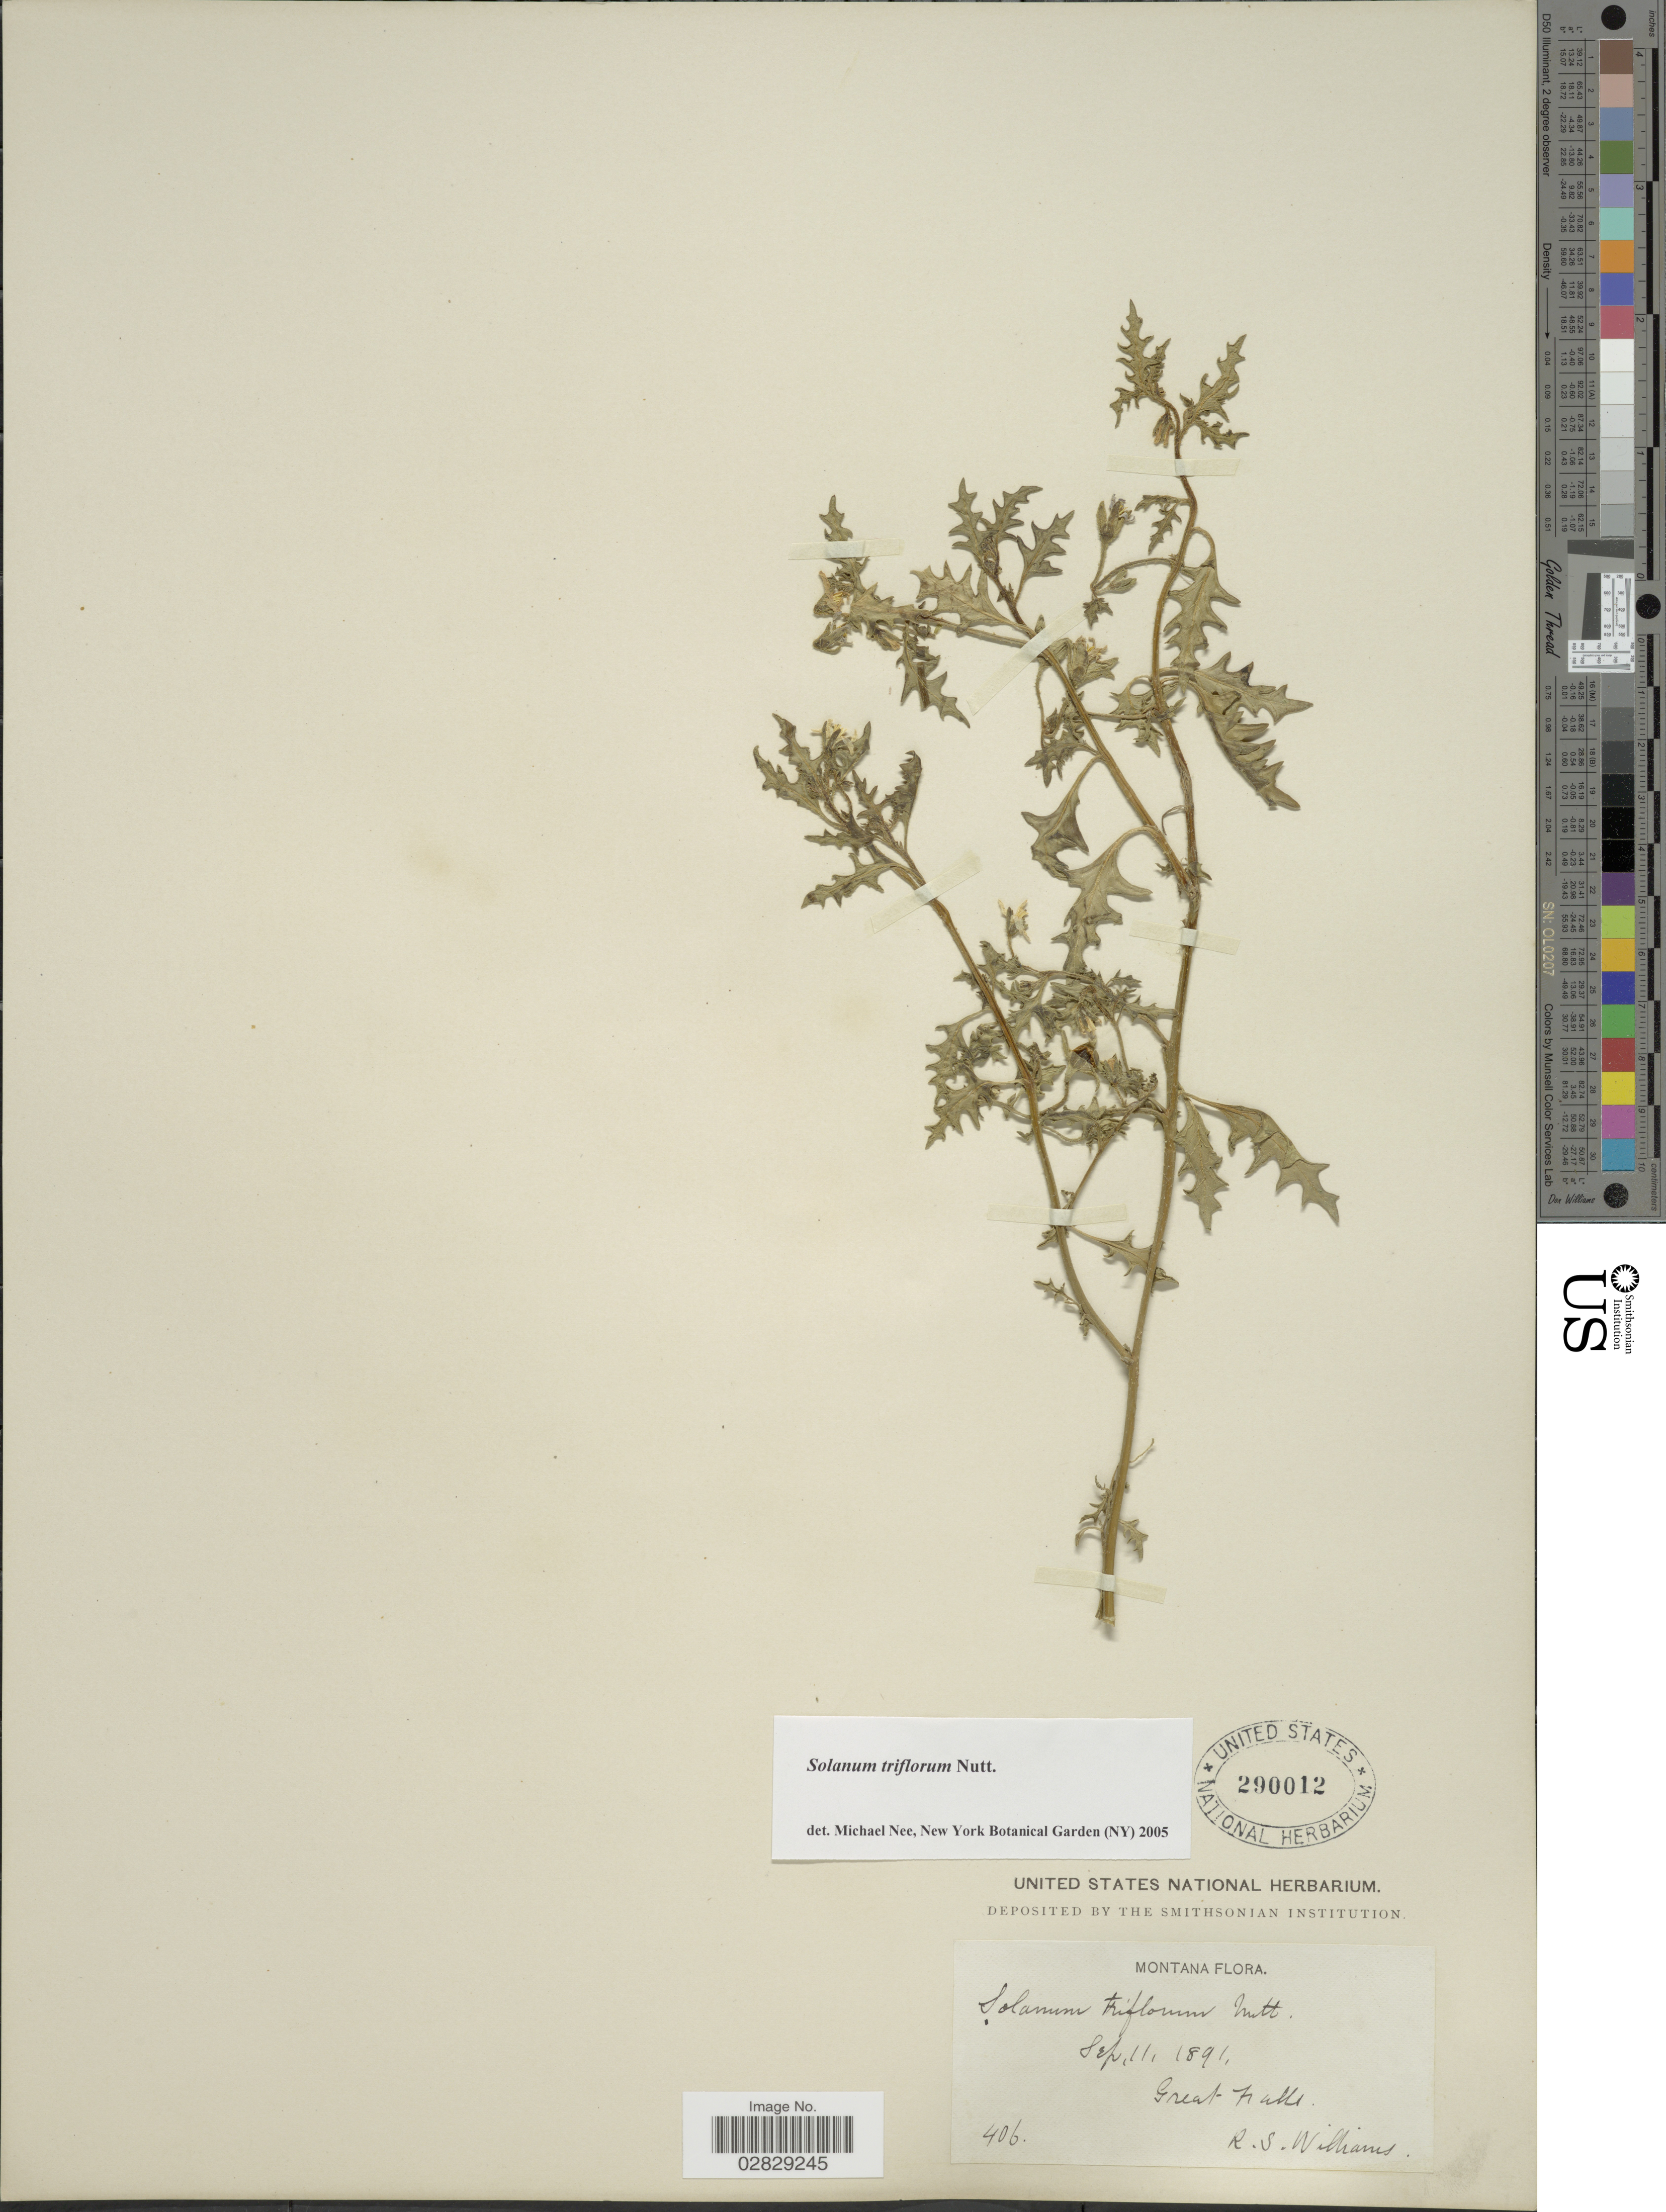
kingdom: Plantae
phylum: Tracheophyta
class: Magnoliopsida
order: Solanales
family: Solanaceae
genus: Solanum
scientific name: Solanum triflorum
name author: Nutt.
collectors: R. S. Williams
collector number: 406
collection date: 1891-09-11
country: United States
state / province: Montana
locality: Great Falls.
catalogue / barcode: US 290012